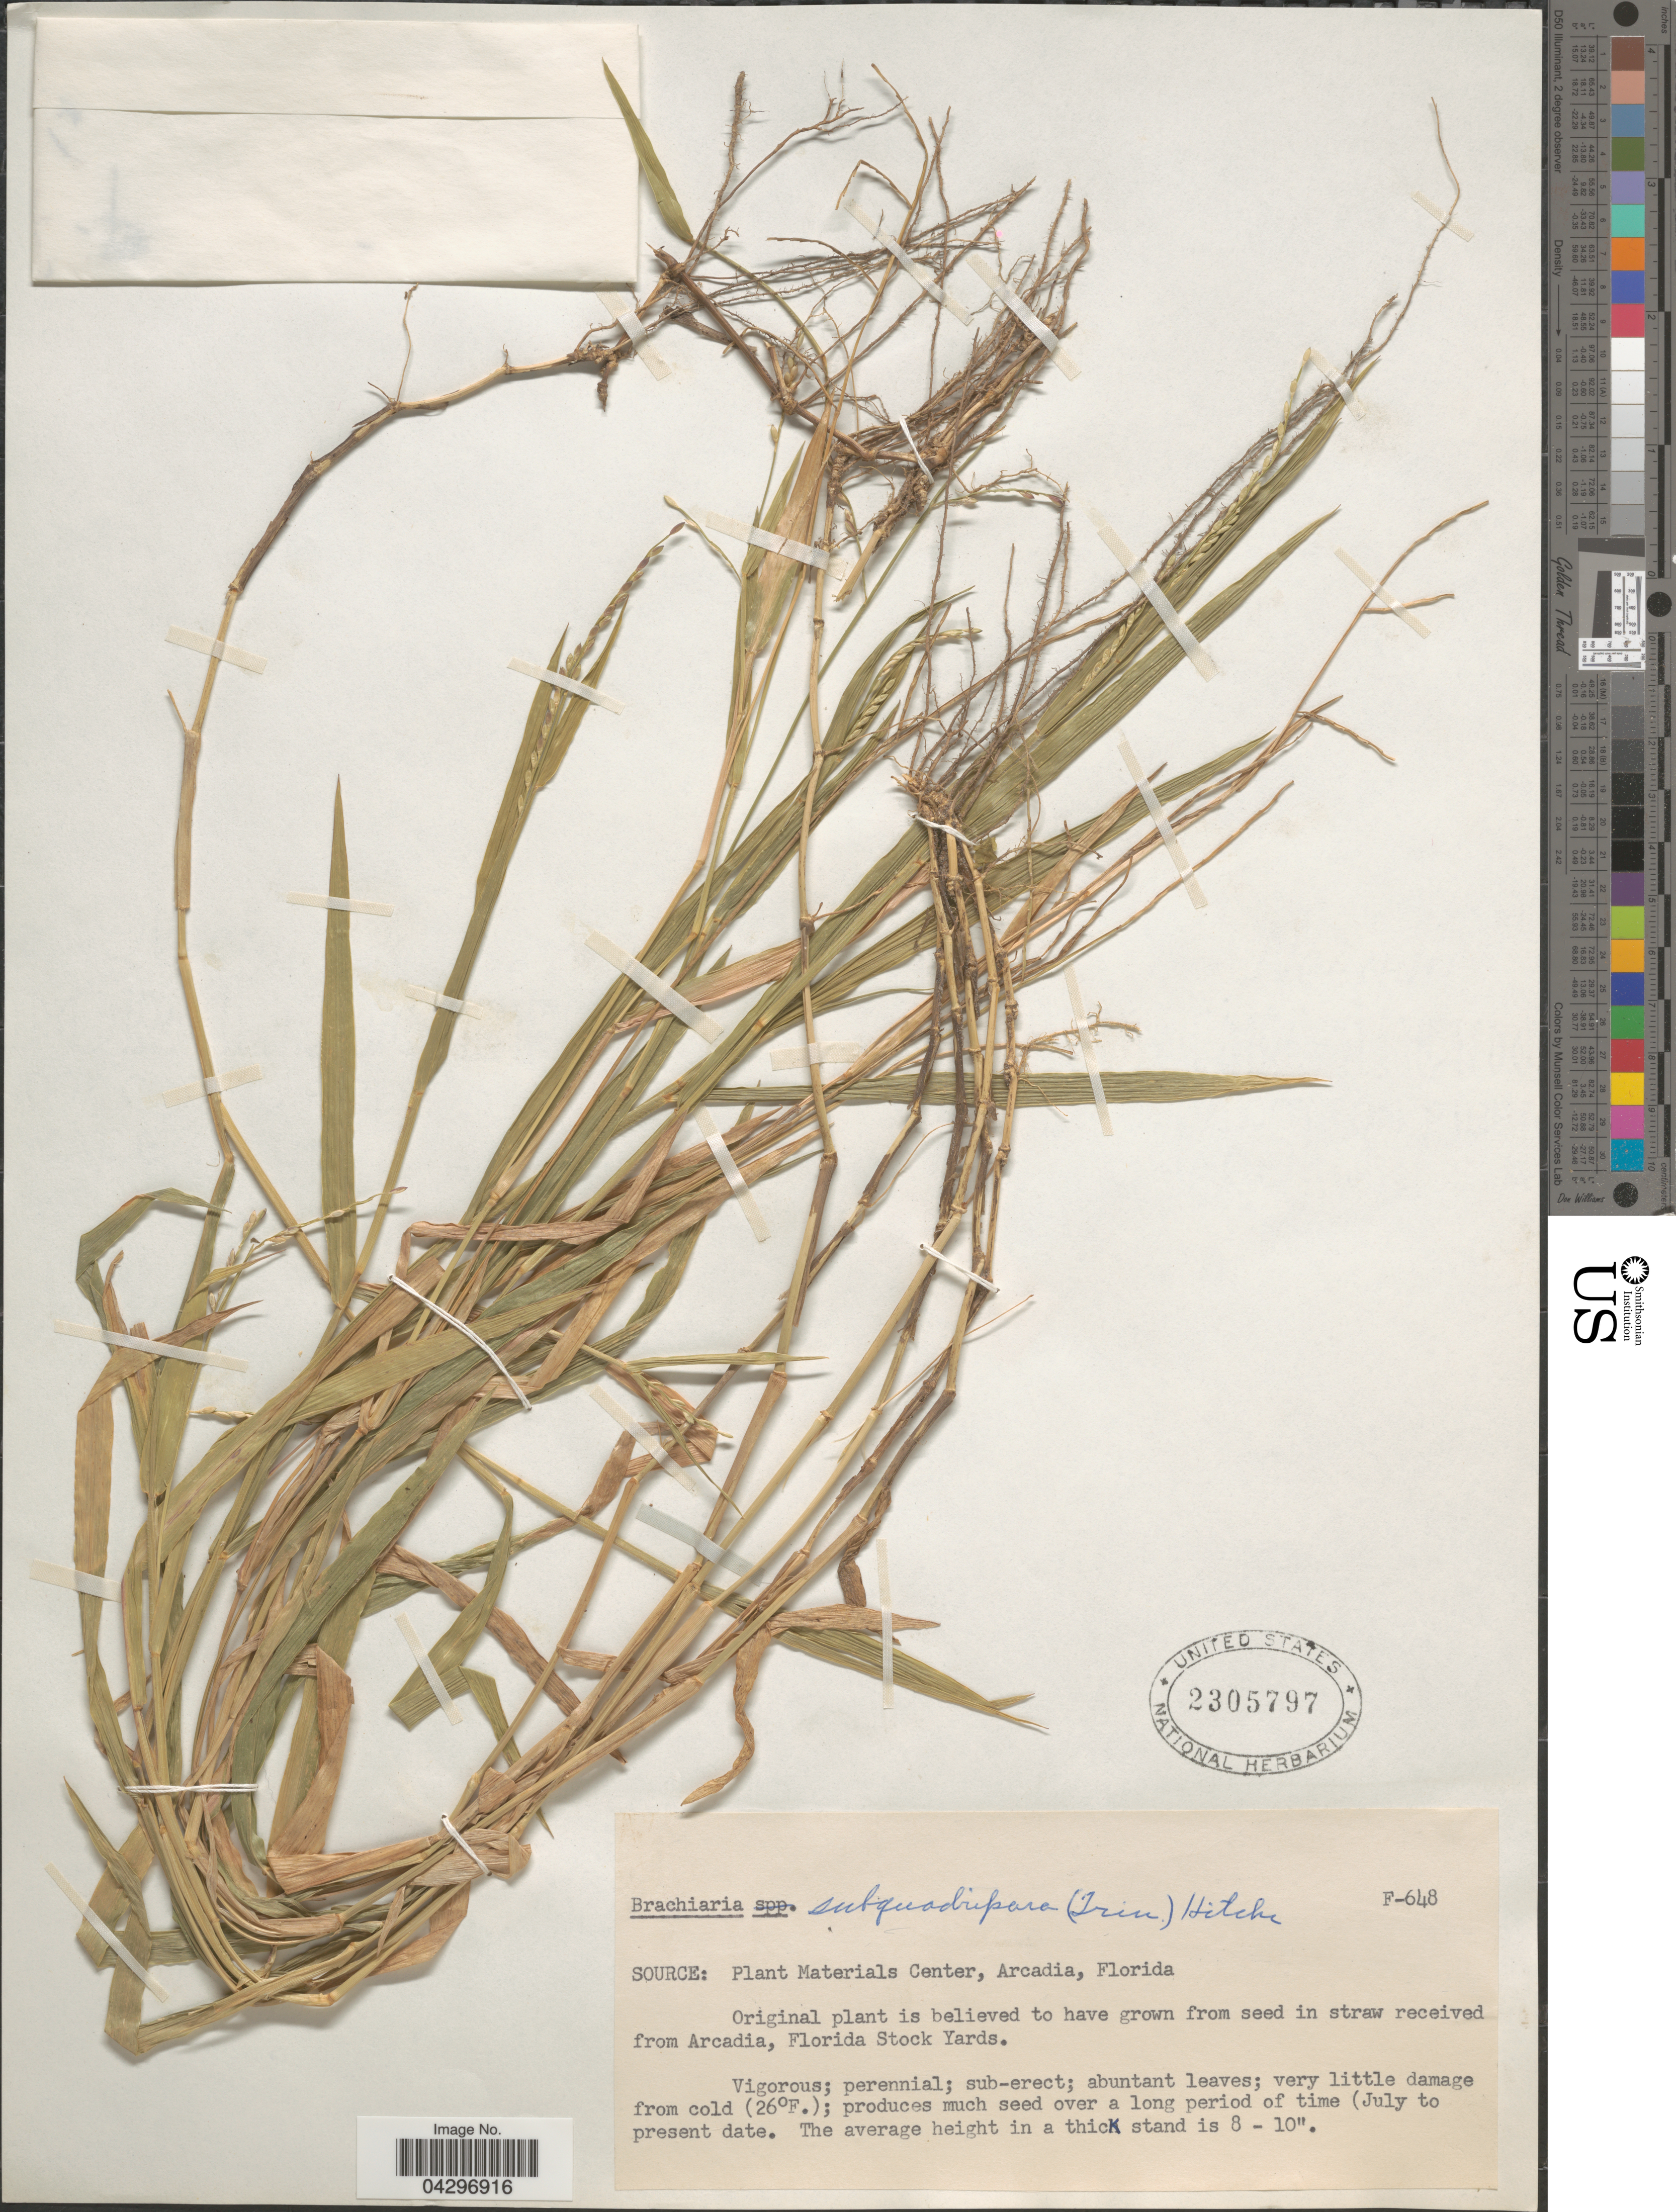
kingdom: Plantae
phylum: Tracheophyta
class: Liliopsida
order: Poales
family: Poaceae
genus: Urochloa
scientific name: Urochloa distachya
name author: (L.) T.Q. Nguyen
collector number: F-648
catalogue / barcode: US 2305797